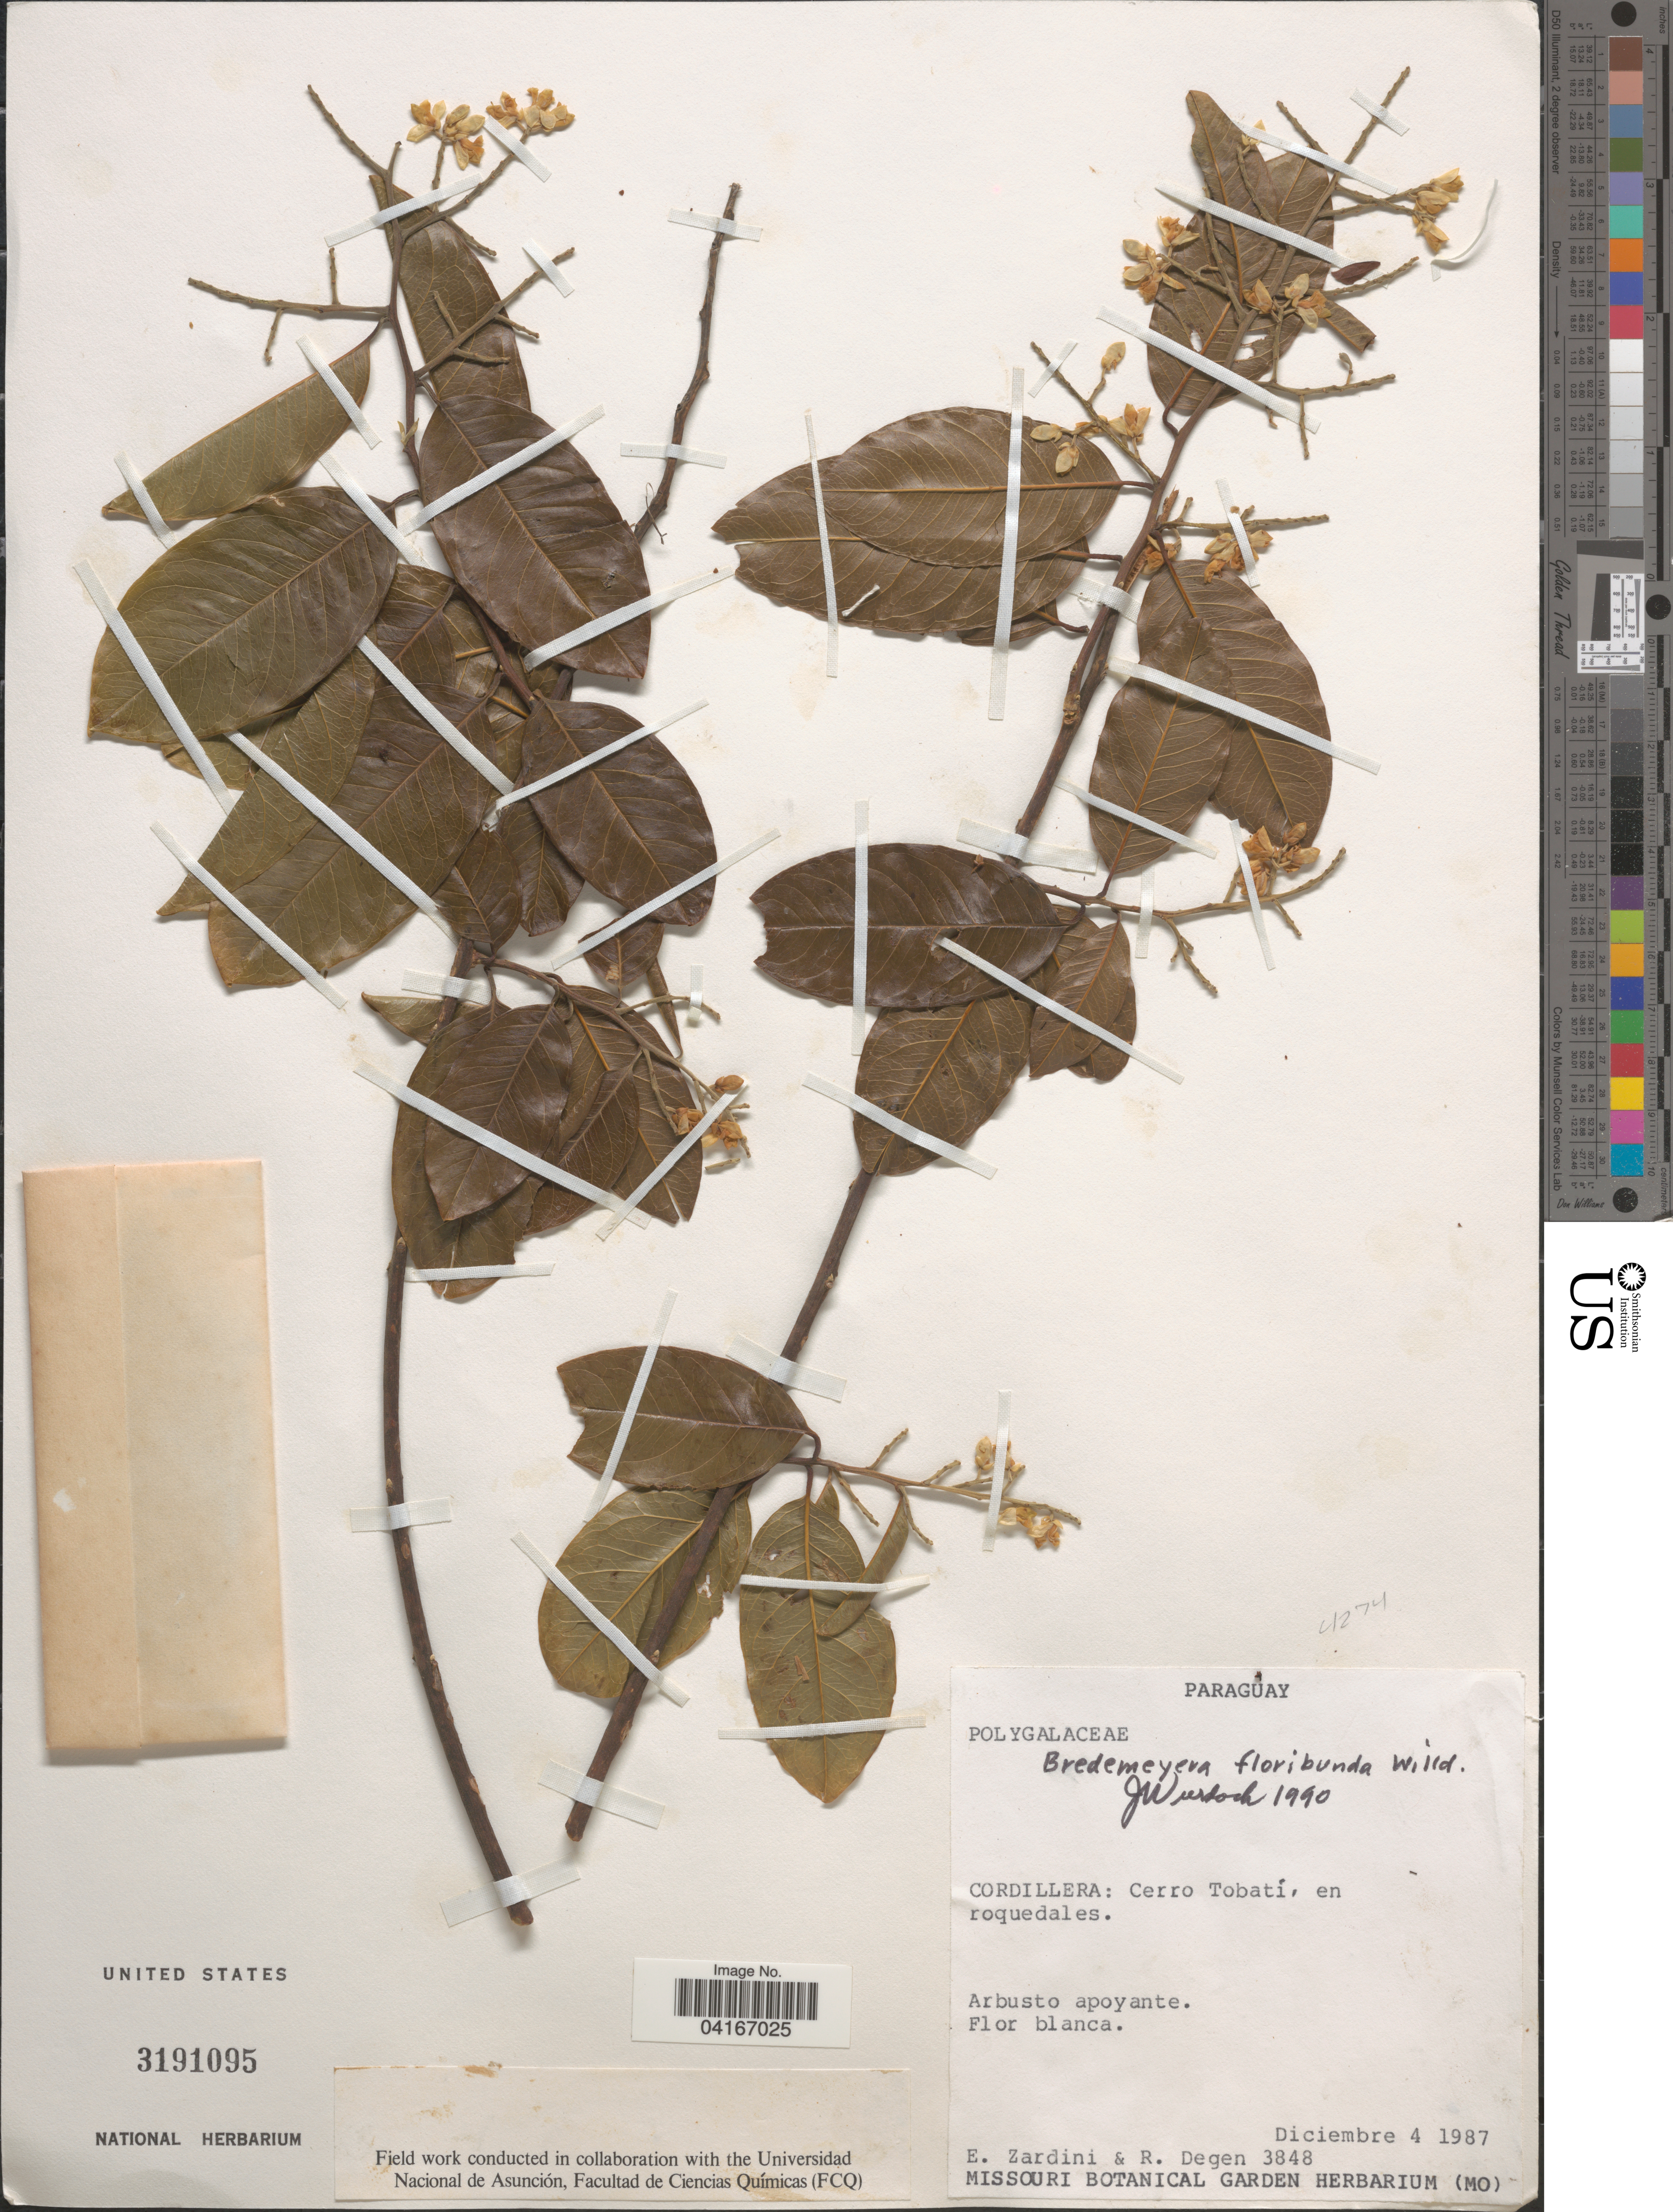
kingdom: Plantae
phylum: Tracheophyta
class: Magnoliopsida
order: Fabales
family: Polygalaceae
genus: Bredemeyera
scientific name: Bredemeyera floribunda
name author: Willd.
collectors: E. Zardini & R. Degen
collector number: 3848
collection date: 1987-12-04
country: Paraguay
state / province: Cordillera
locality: Cerro Tobatí, en roquedales.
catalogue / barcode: US 3191095